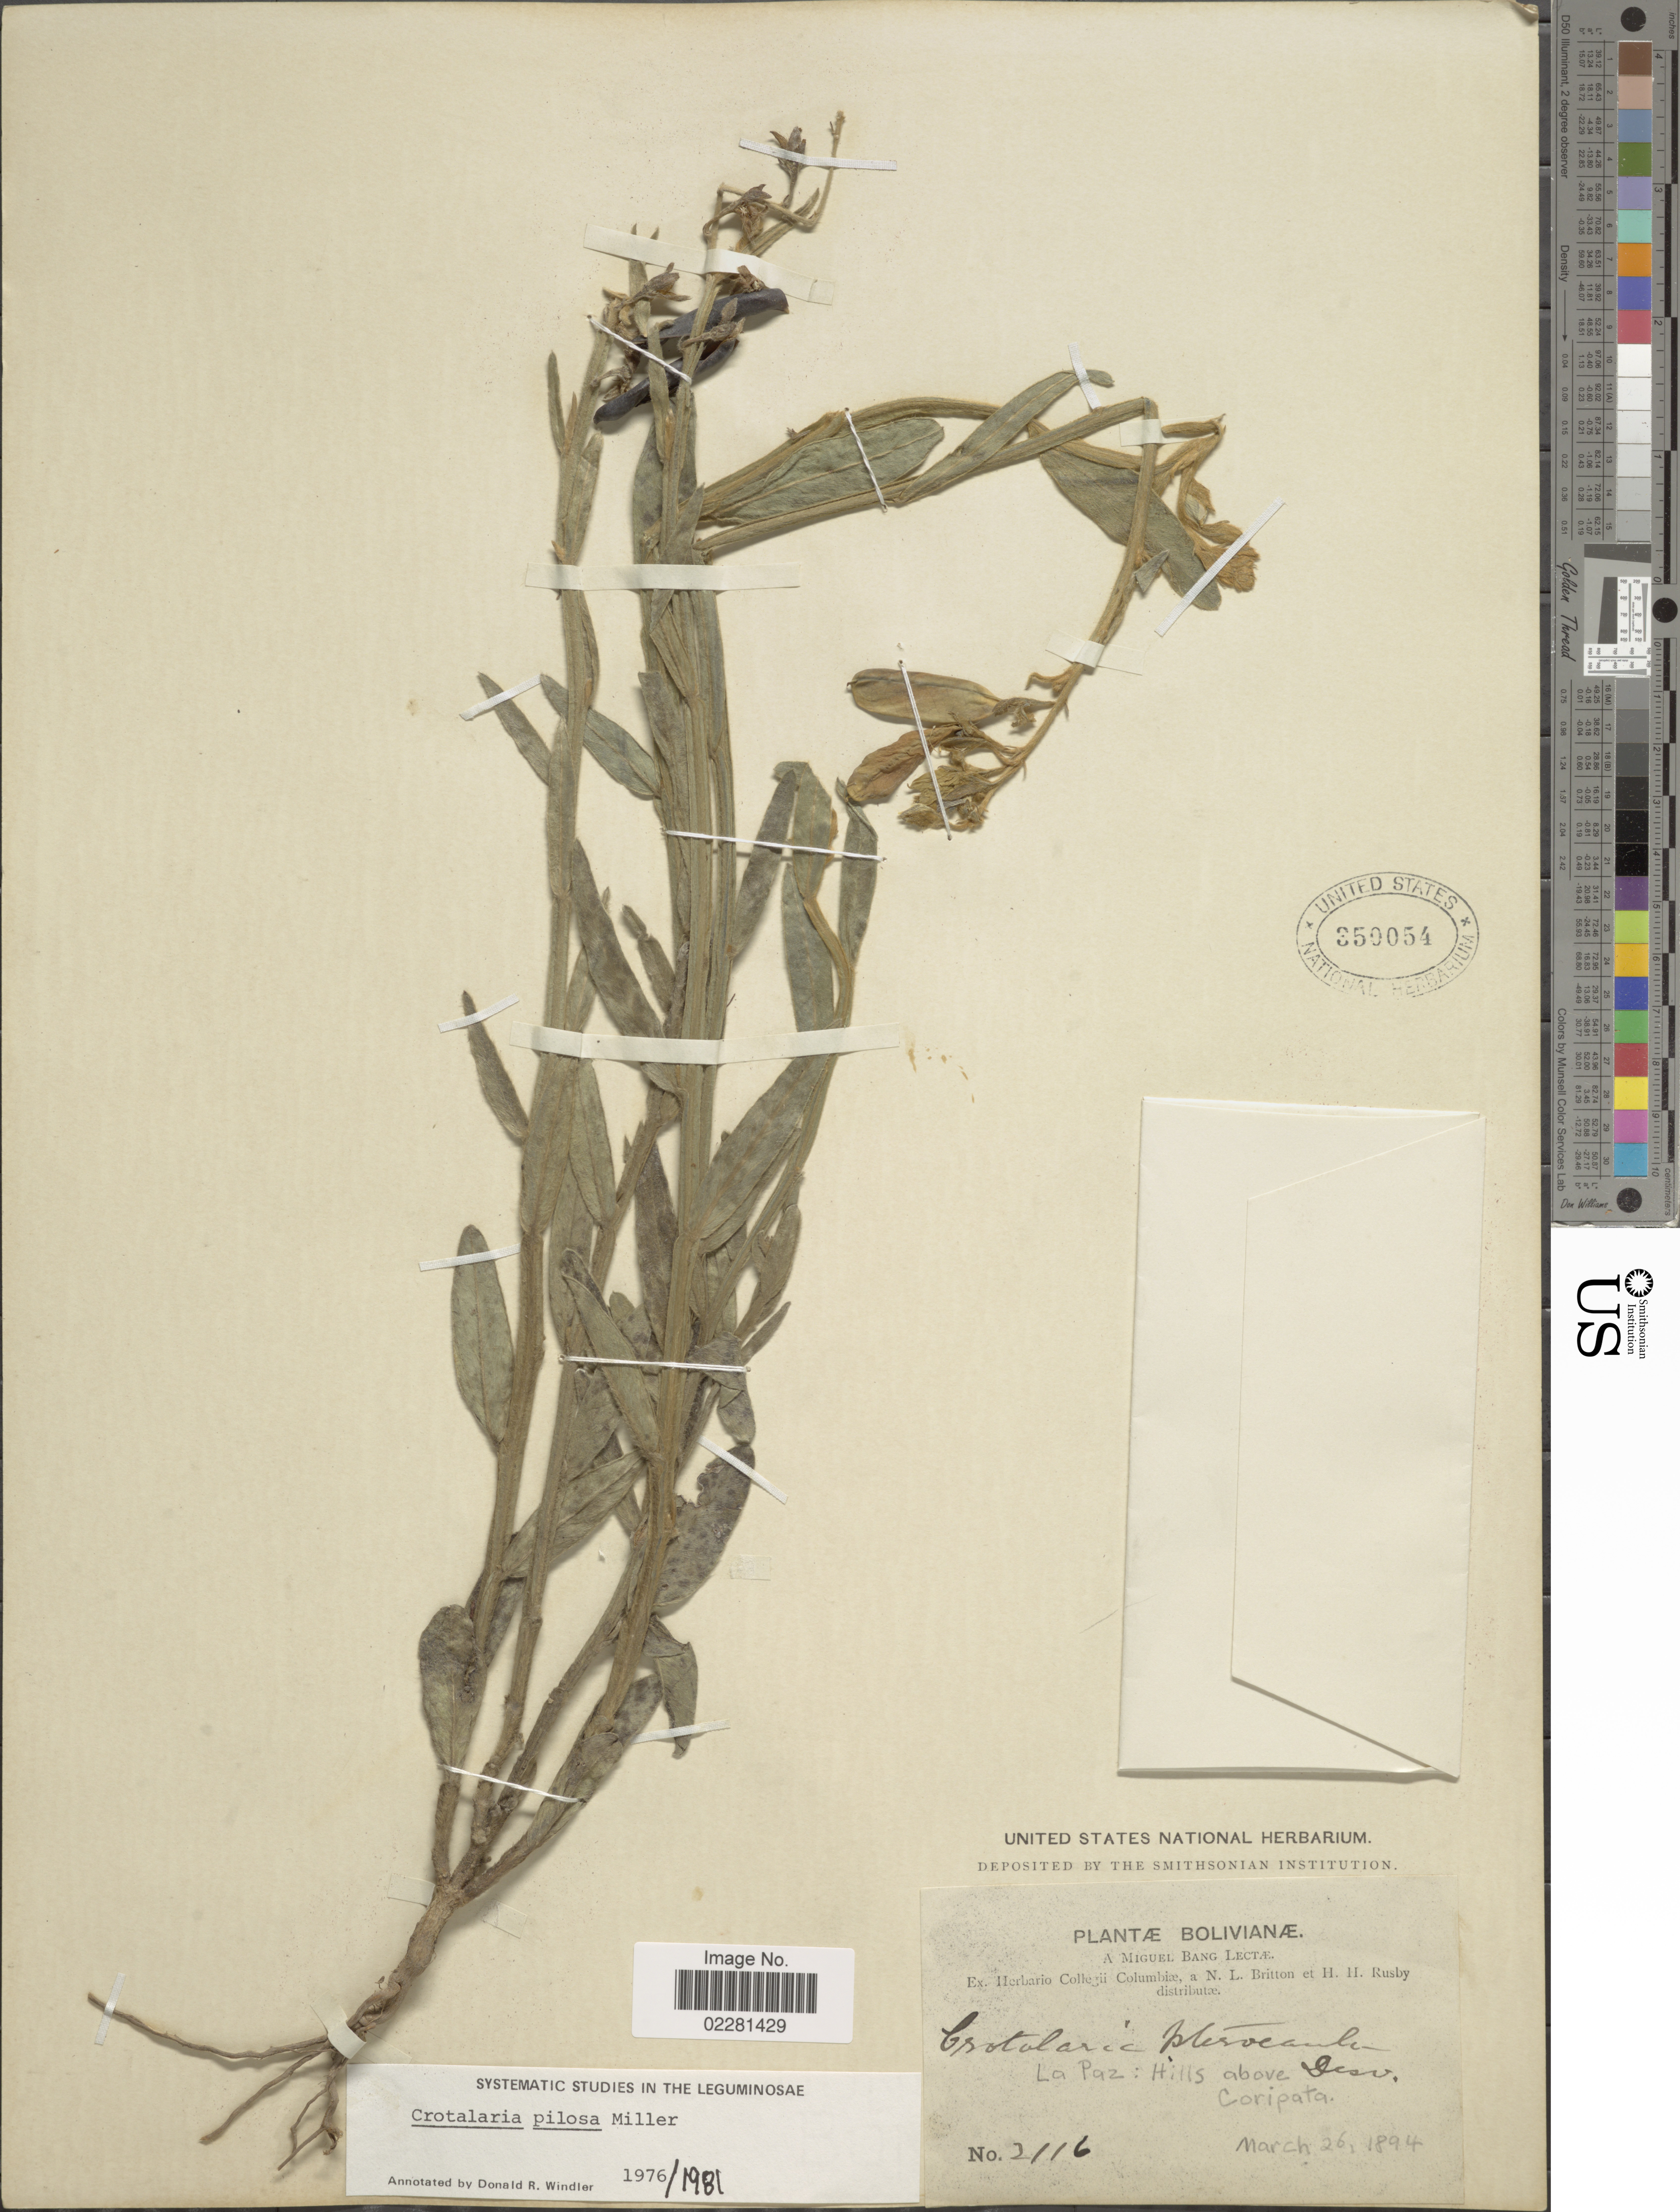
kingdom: Plantae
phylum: Tracheophyta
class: Magnoliopsida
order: Fabales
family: Fabaceae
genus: Crotalaria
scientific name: Crotalaria pilosa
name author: Mill.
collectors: M. Bang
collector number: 2116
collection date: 1894-03-26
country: Bolivia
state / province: La Paz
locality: Hills above Coripata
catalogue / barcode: US 350054